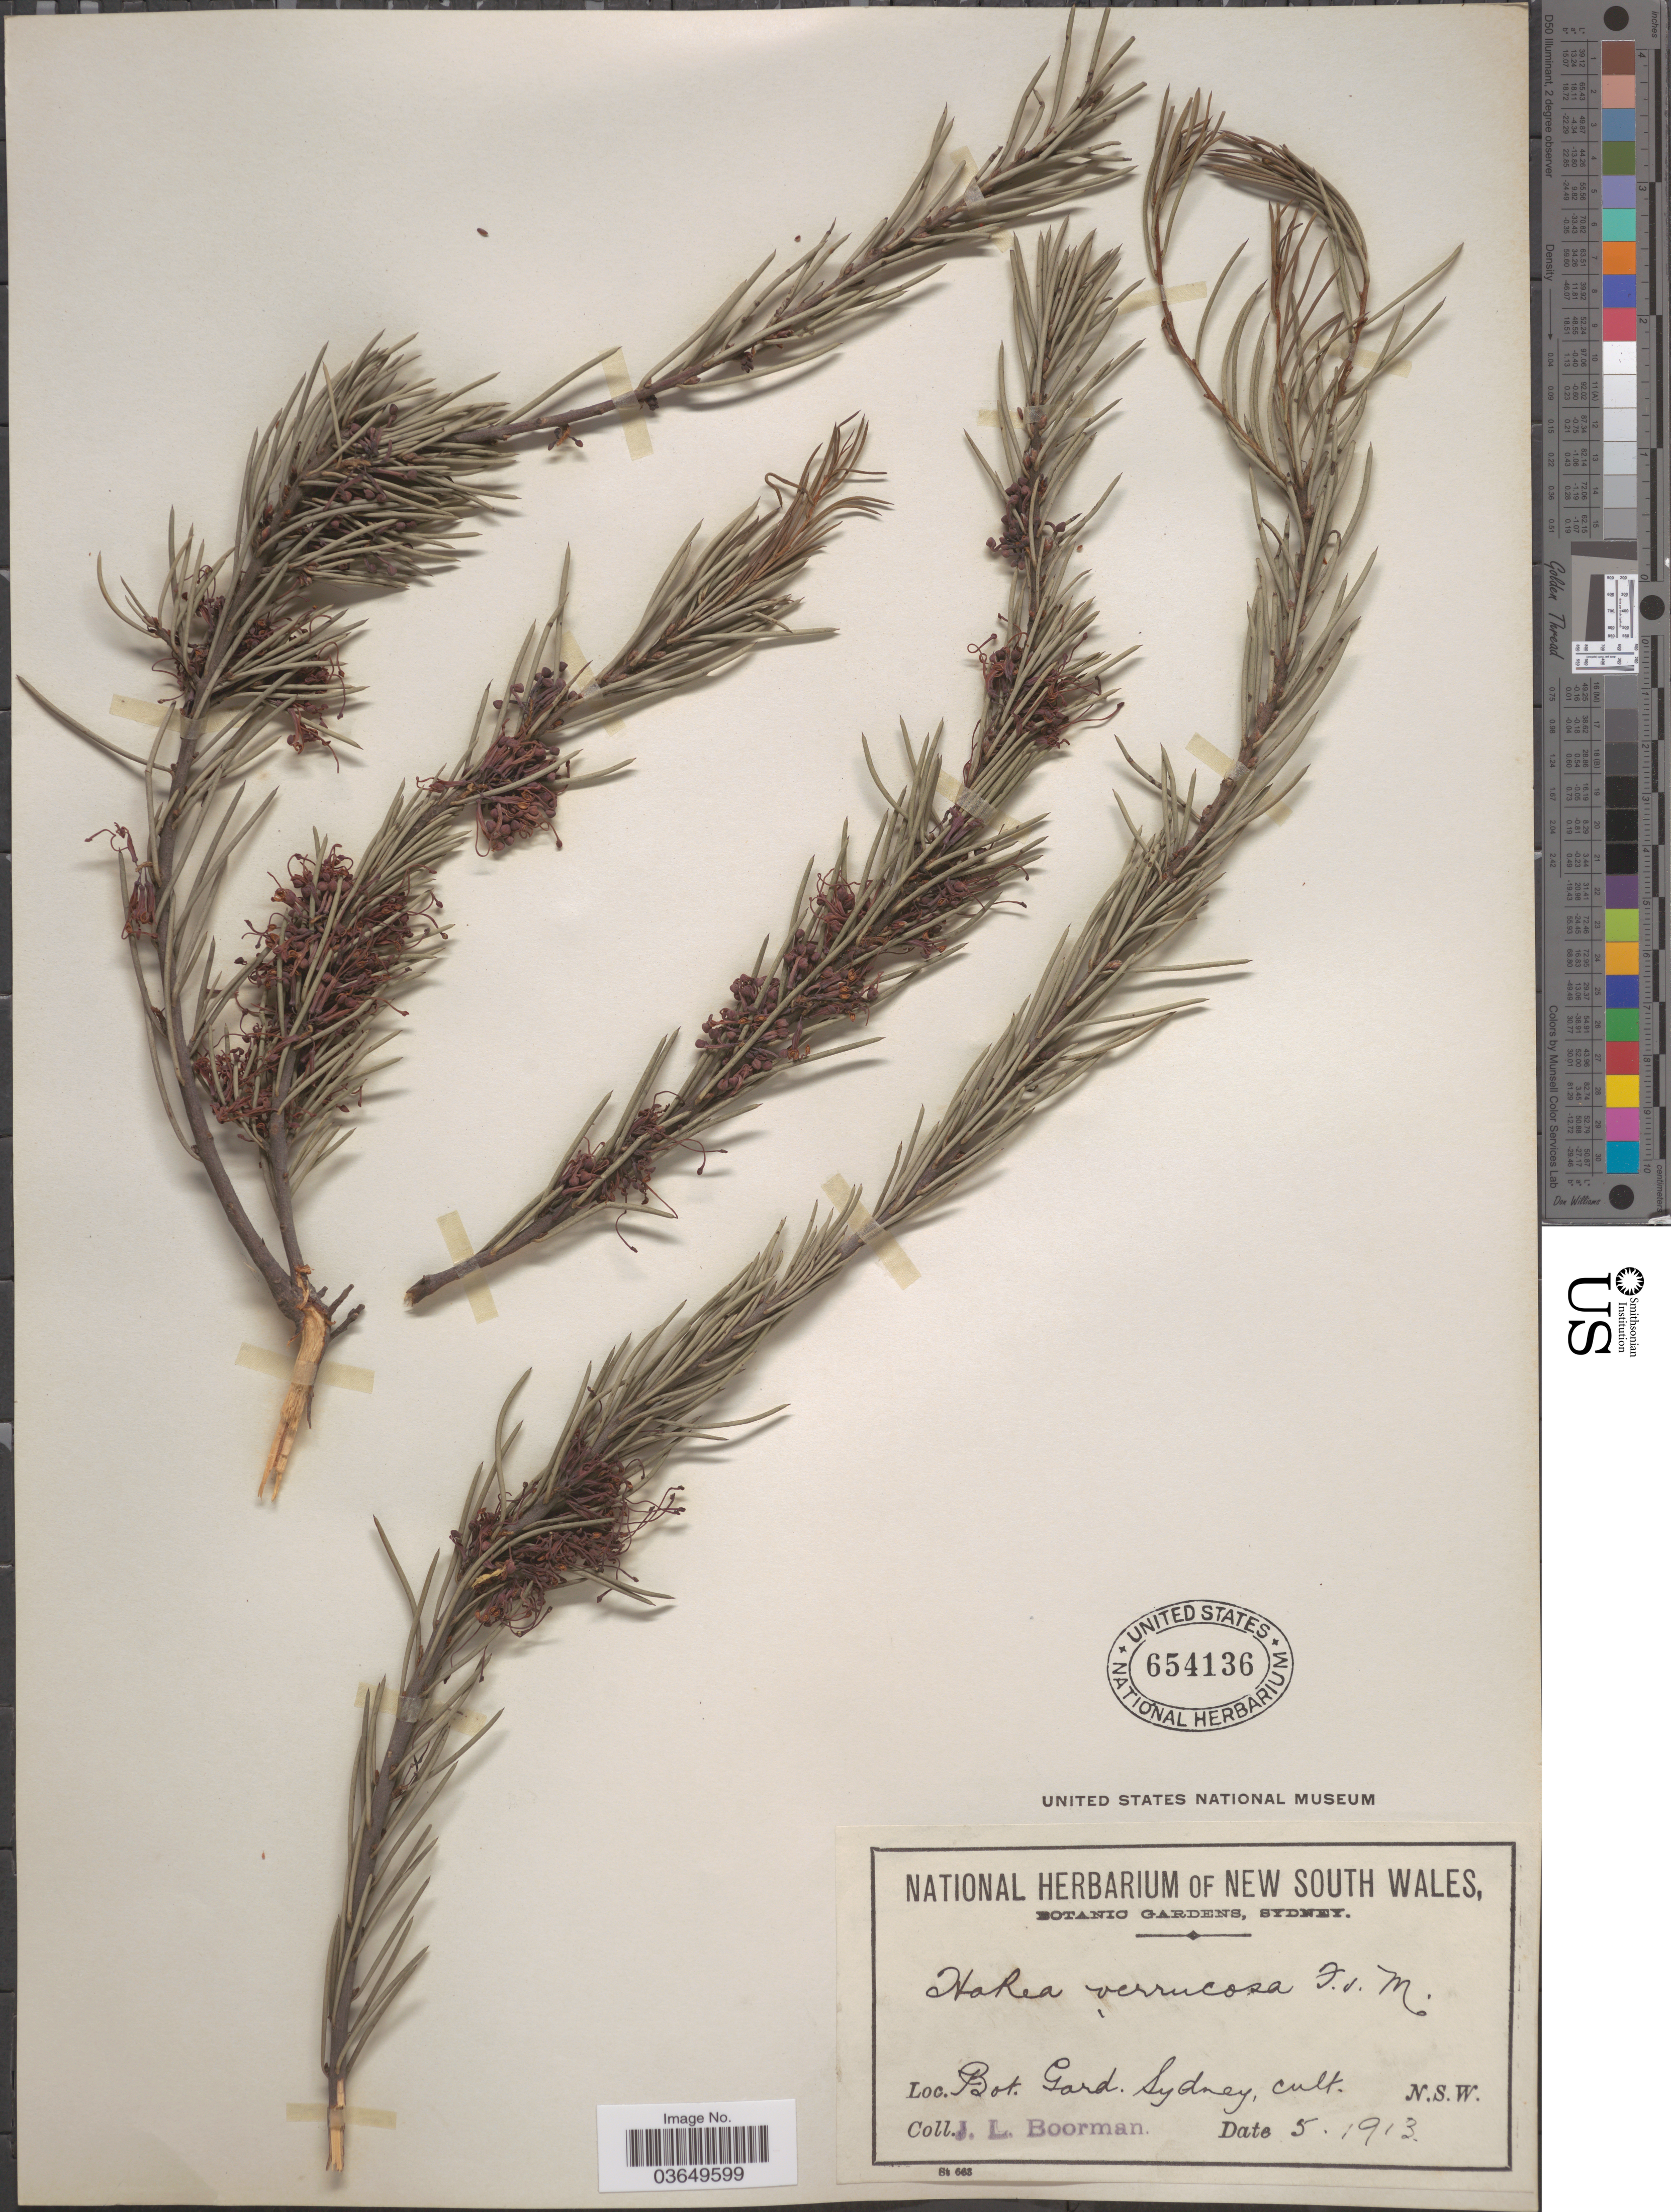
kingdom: Plantae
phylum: Tracheophyta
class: Magnoliopsida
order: Proteales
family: Proteaceae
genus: Hakea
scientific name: Hakea verrucosa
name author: F. Muell.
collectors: J. Boorman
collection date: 1913-05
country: Australia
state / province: New South Wales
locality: Bot. Gard. Sydney.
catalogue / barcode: US 654136